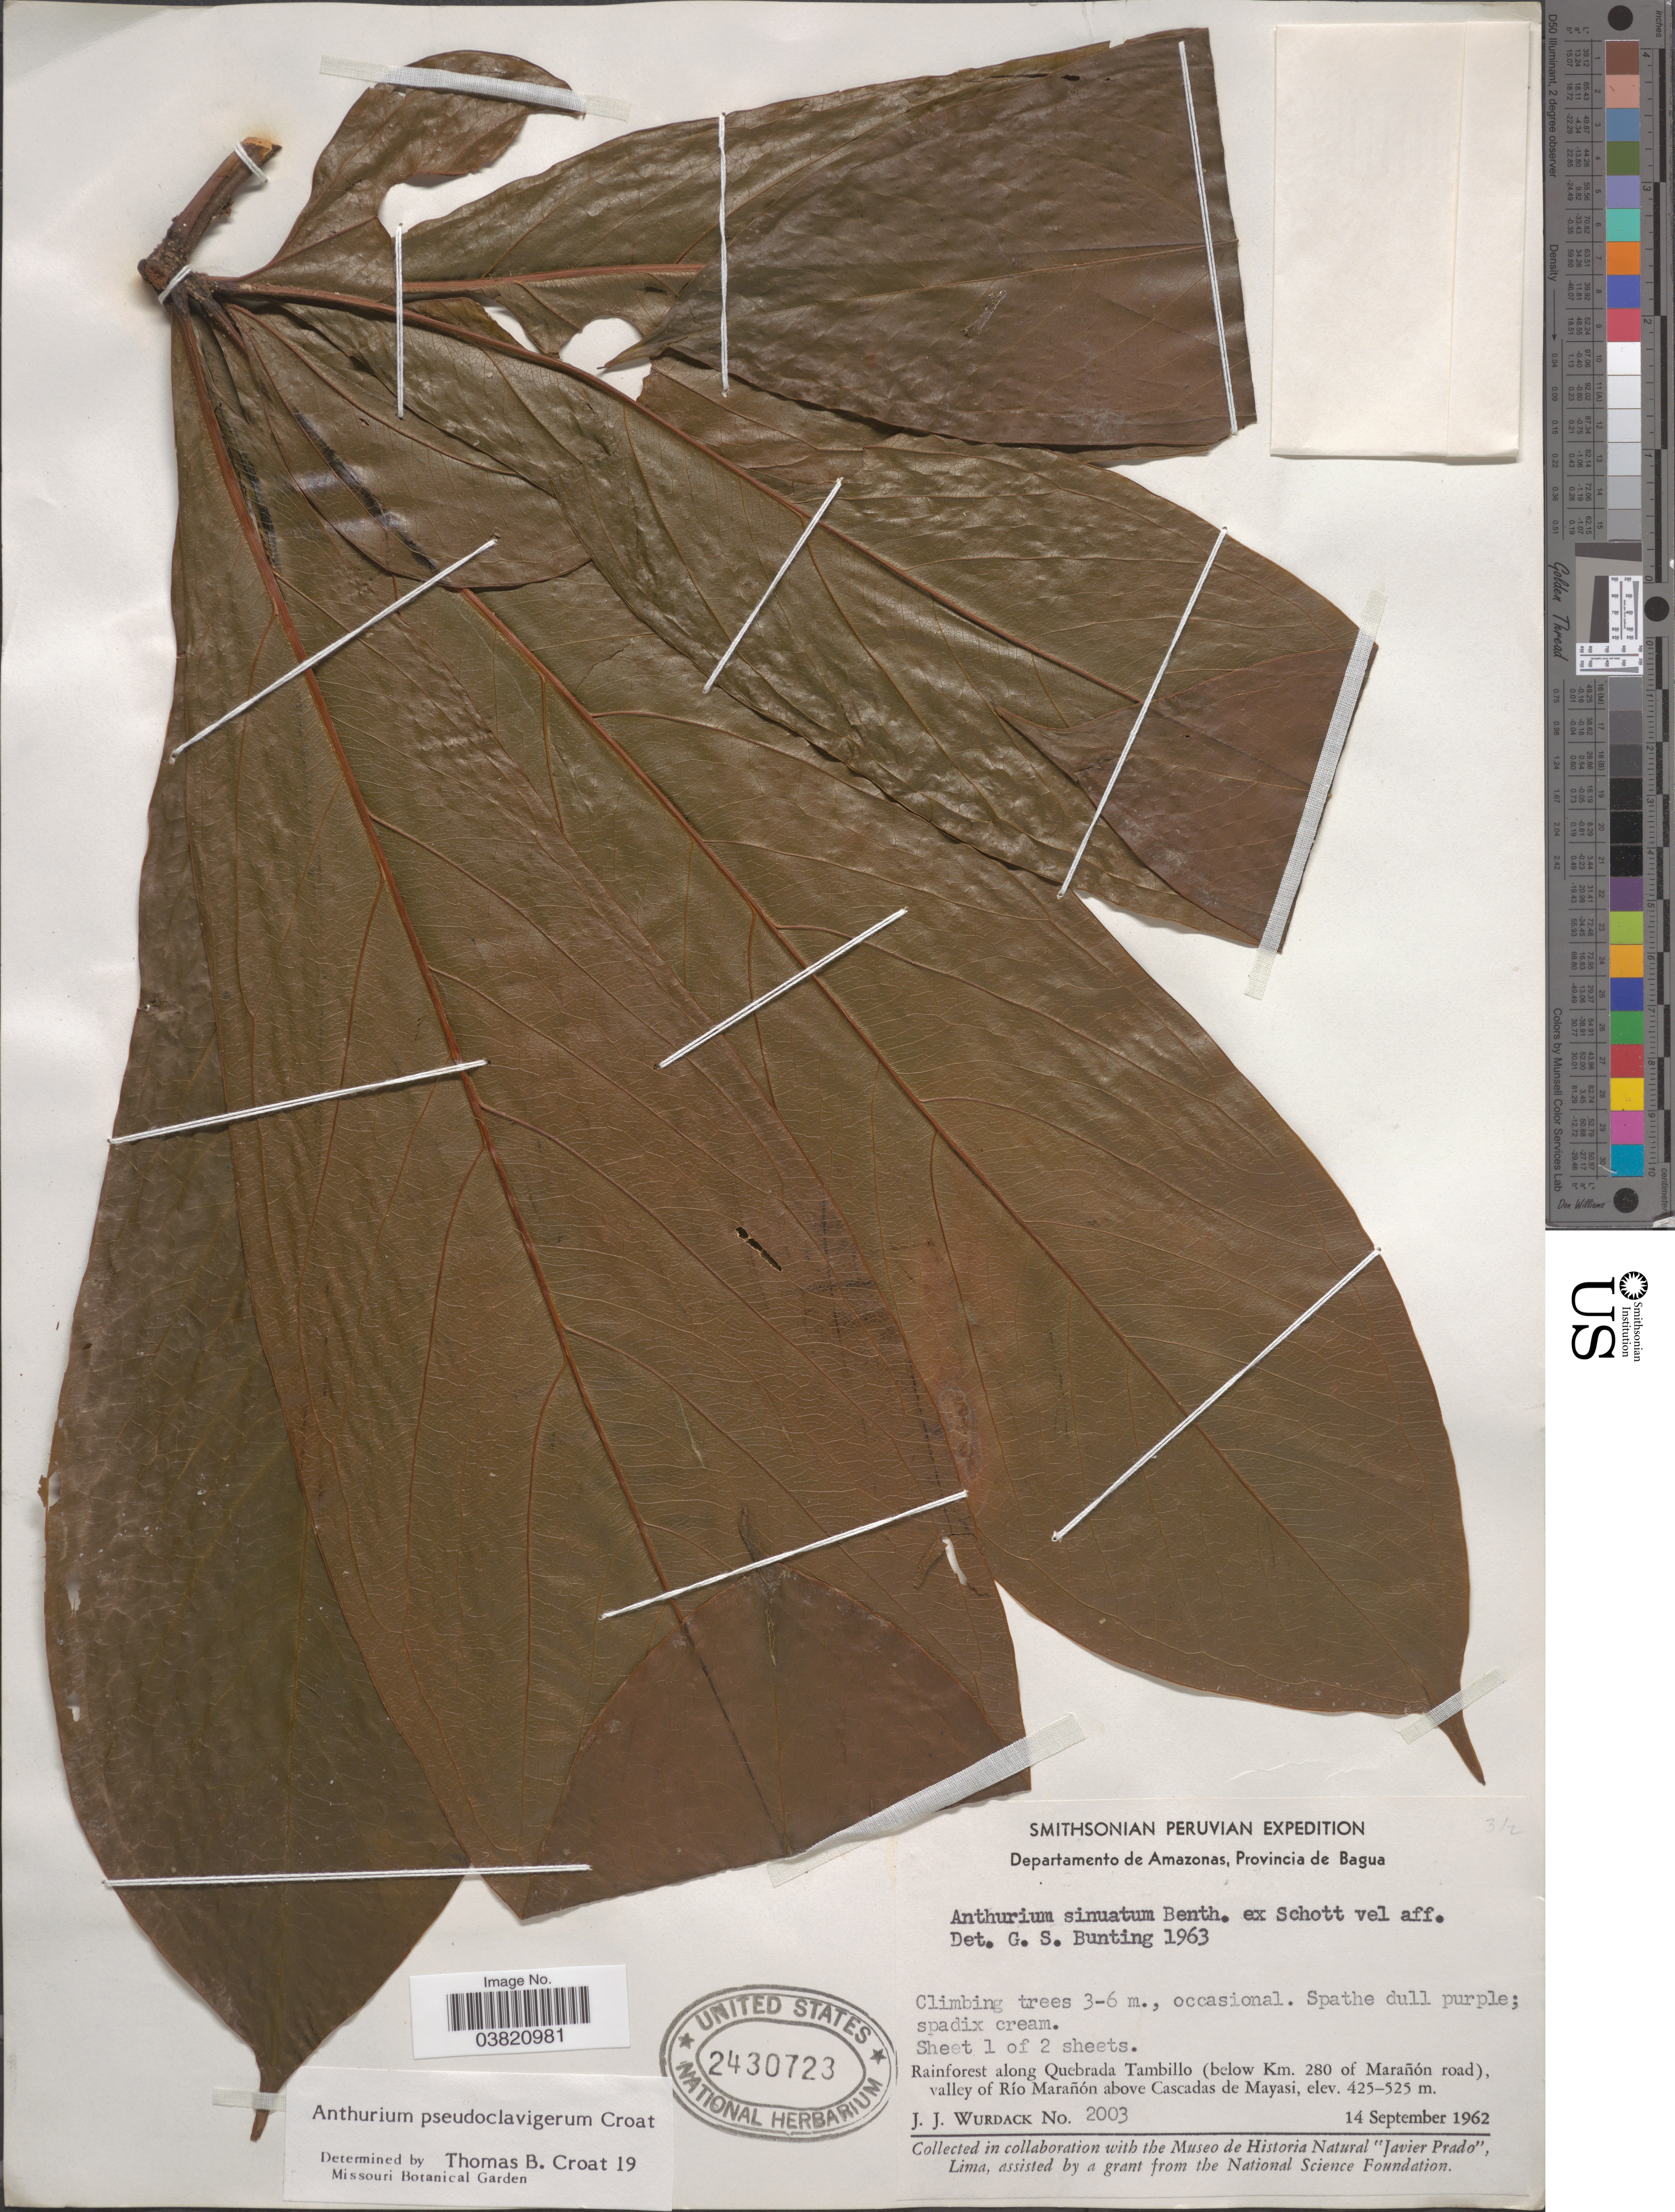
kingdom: Plantae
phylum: Tracheophyta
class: Liliopsida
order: Alismatales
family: Araceae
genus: Anthurium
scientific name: Anthurium pseudoclavigerum Croat, ined.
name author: Croat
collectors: J. J. Wurdack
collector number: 2003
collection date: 1962-09-14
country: Peru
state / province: Amazonas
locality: Departamento de Amazonas, Provincia de Bagua. Rainforest along Quebrada Tambillo (below Km. 280 of Marañón road), valley of Río Marañón above Cascades de Mayasi.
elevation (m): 425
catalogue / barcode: US 2430723